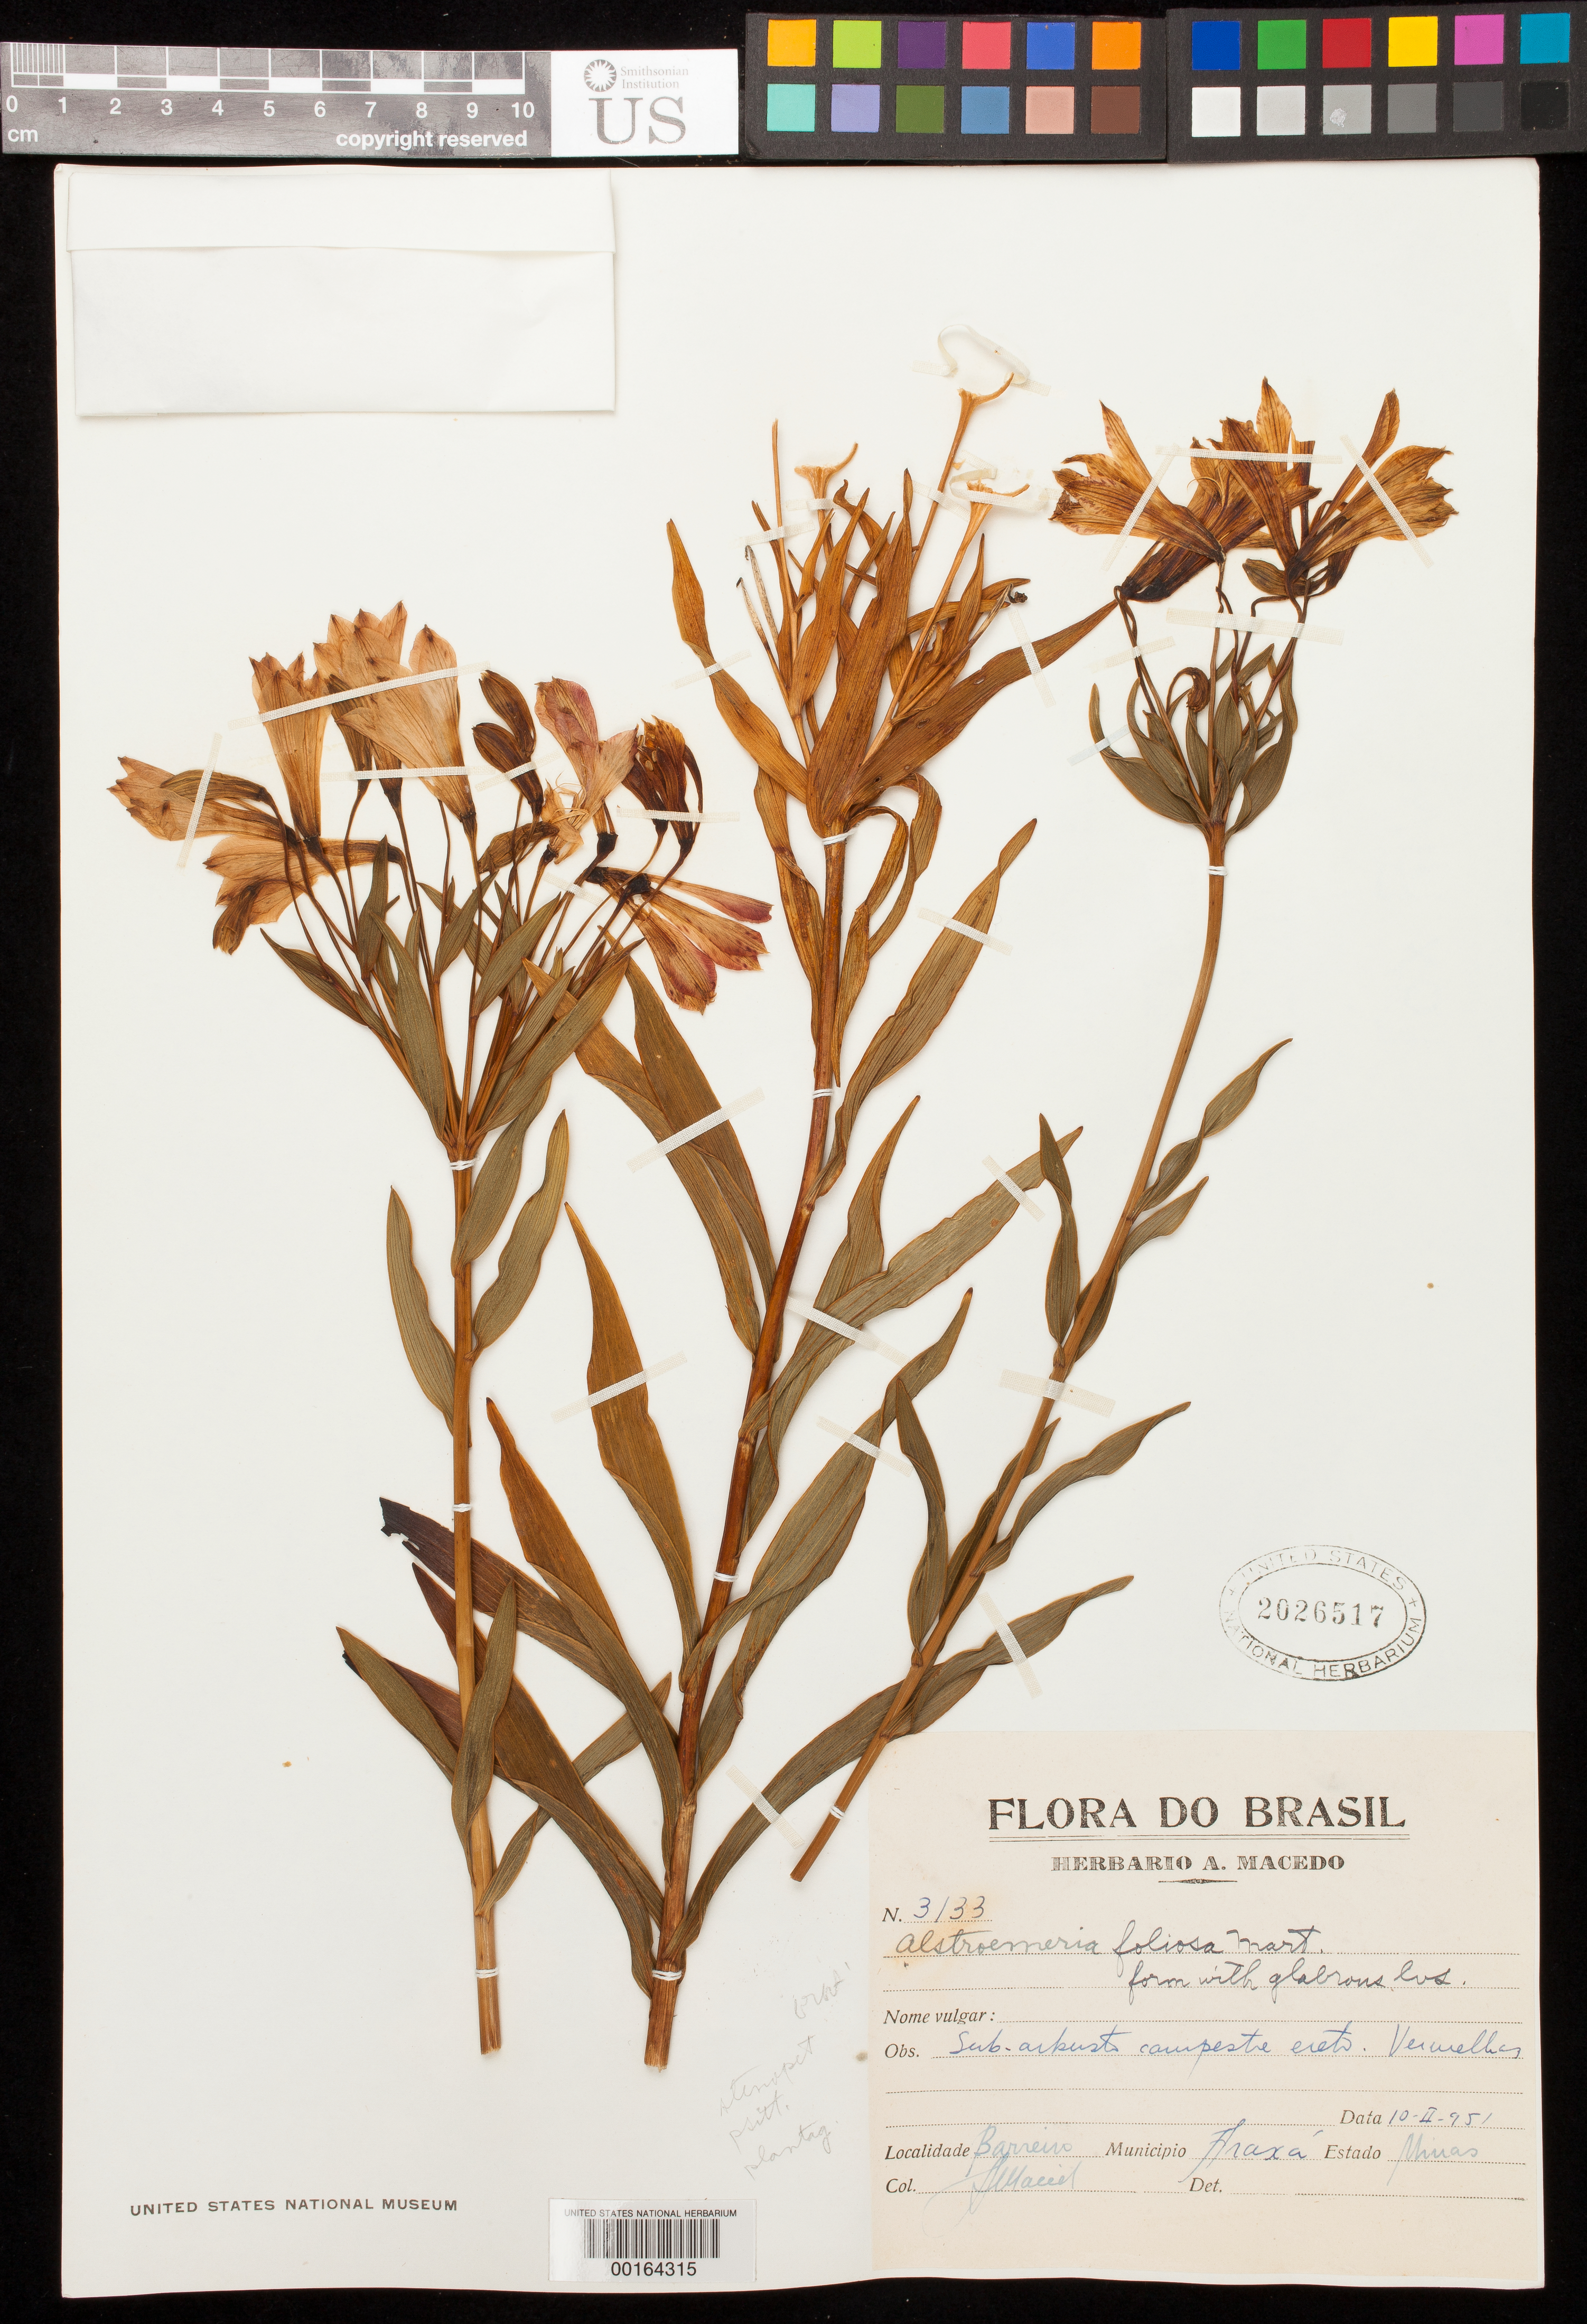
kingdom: Plantae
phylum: Tracheophyta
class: Liliopsida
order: Liliales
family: Alstroemeriaceae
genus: Alstroemeria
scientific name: Alstroemeria foliosa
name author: Mart.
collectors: A. Macedo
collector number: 3133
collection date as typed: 10 Feb 1951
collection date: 1951-02-10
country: Brazil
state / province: Minas Gerais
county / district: Araxá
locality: Barreiro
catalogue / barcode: US 2026517